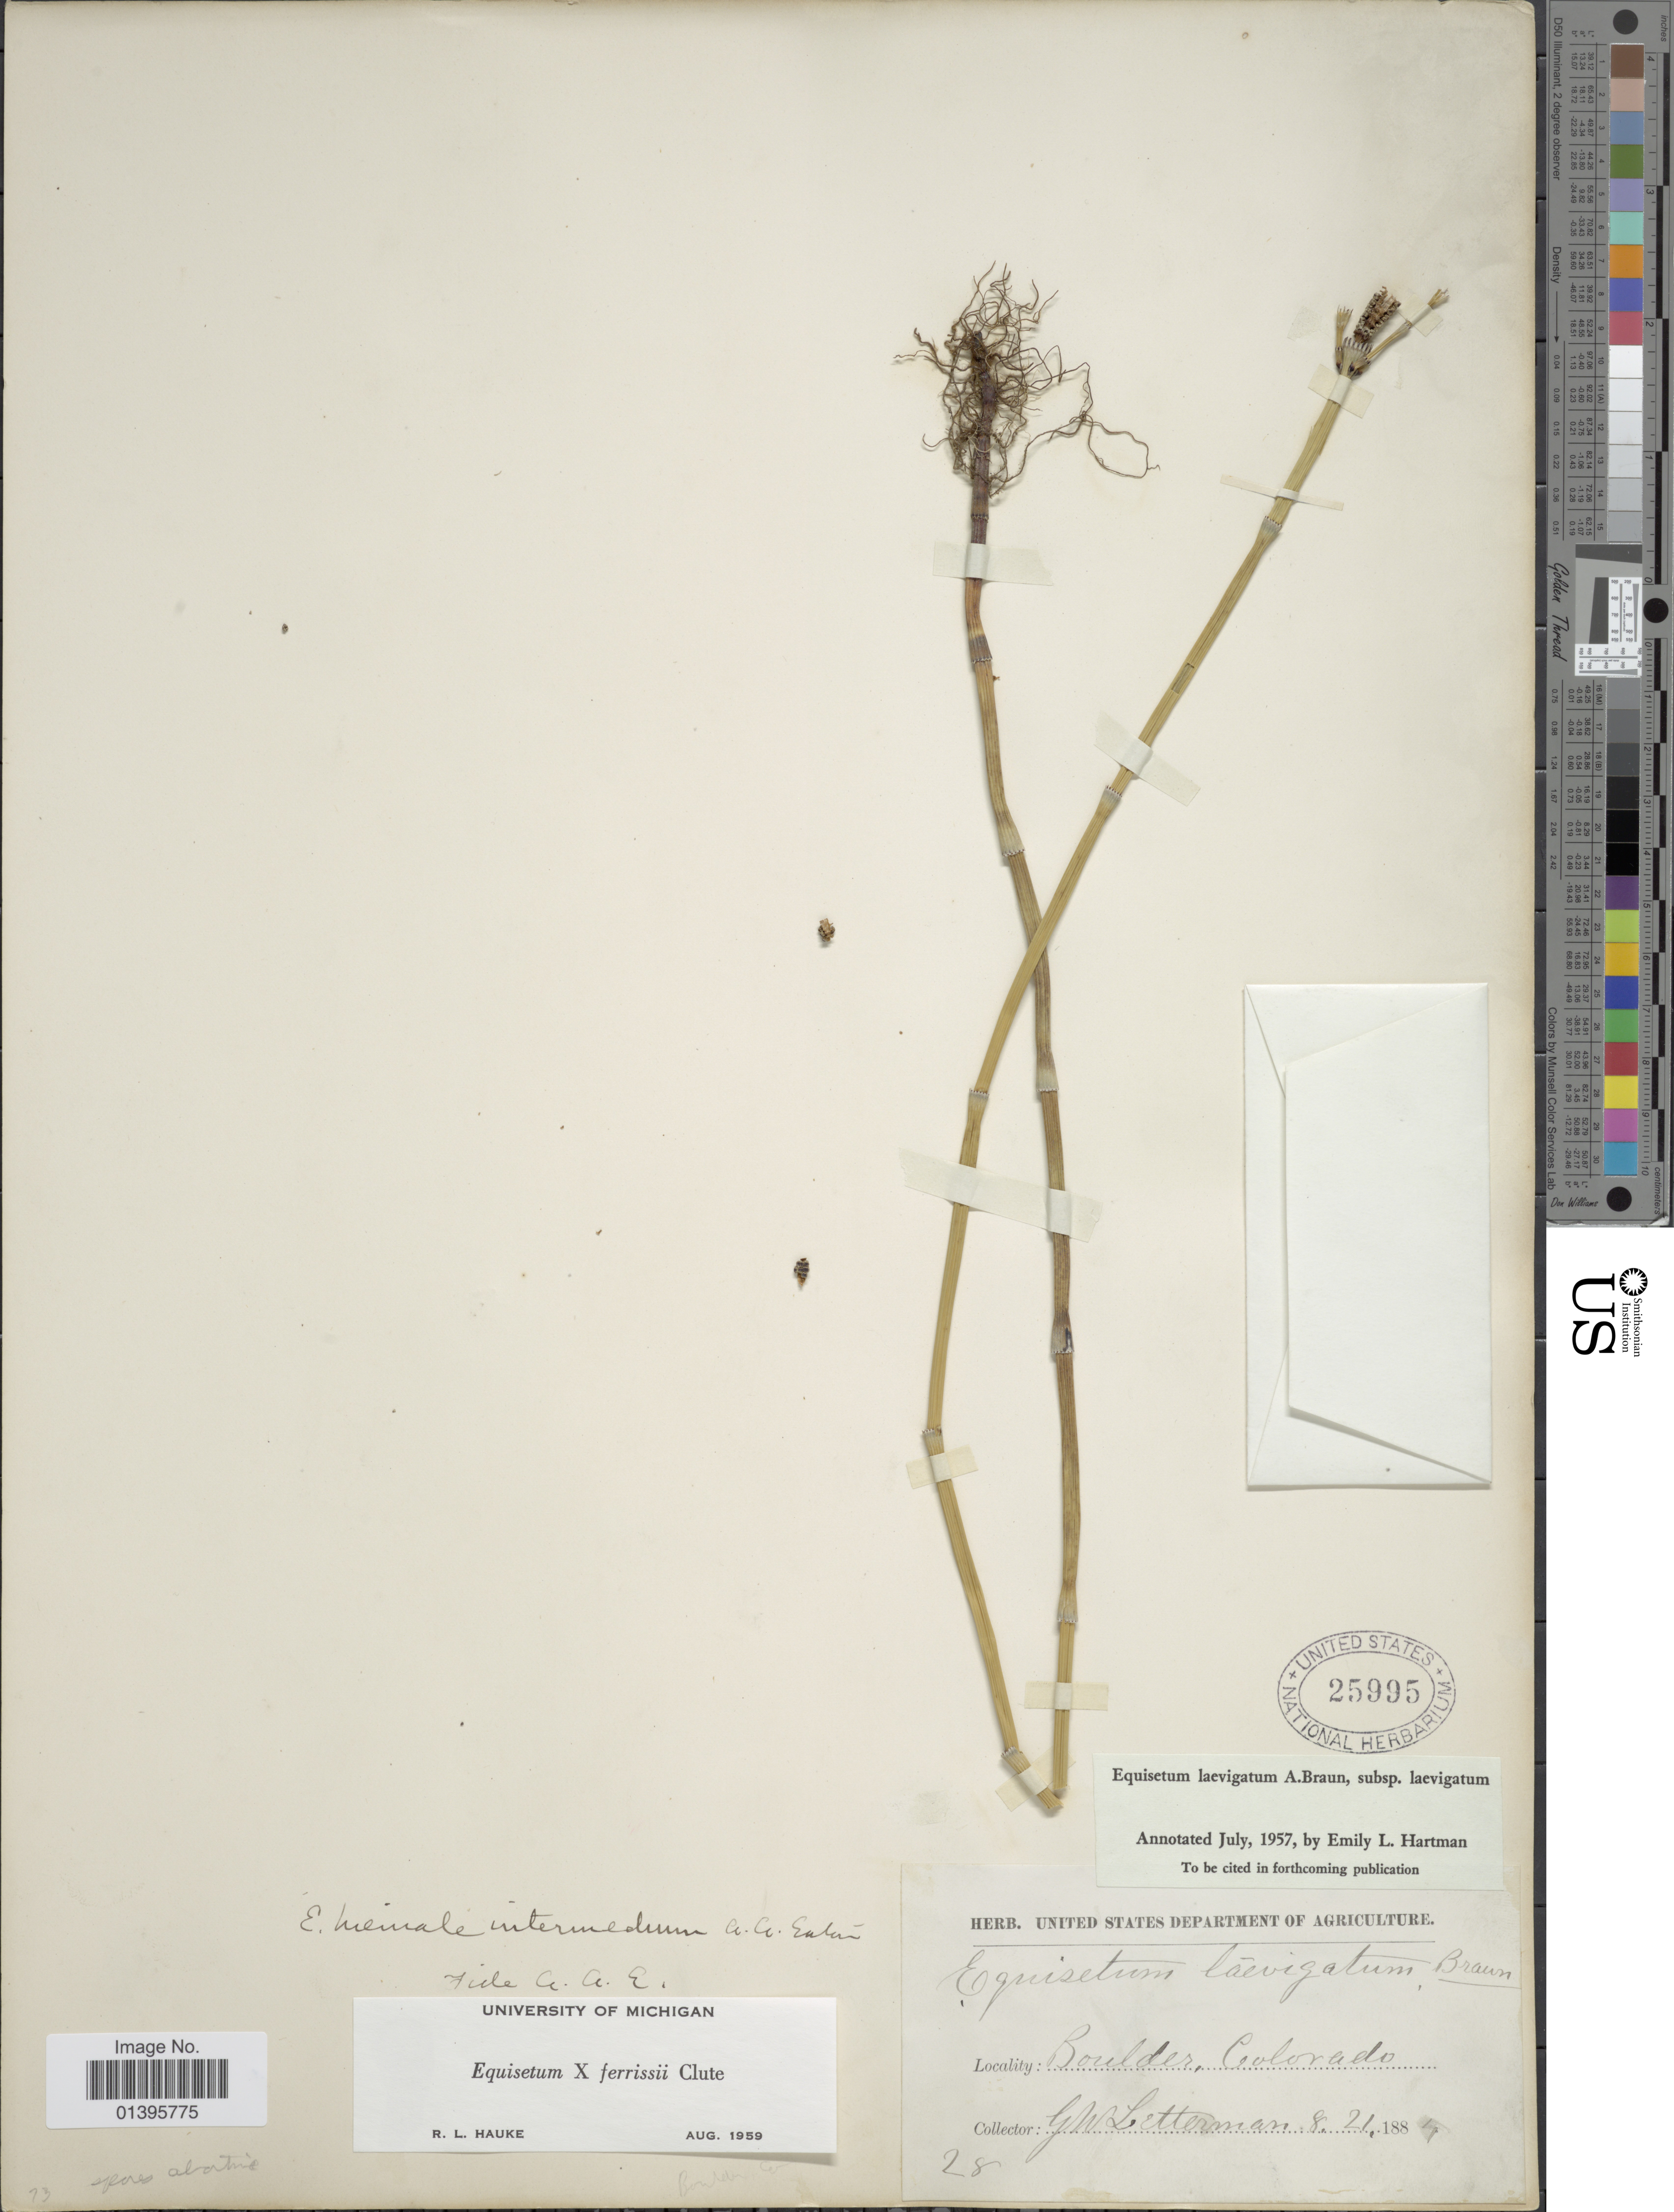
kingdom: Plantae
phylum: Tracheophyta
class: Polypodiopsida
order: Equisetales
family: Equisetaceae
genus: Equisetum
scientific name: Equisetum x ferrissii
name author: Clute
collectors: G. W. Letterman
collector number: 28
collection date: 1884-08-21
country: United States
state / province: Colorado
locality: Boulder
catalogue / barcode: US 25995